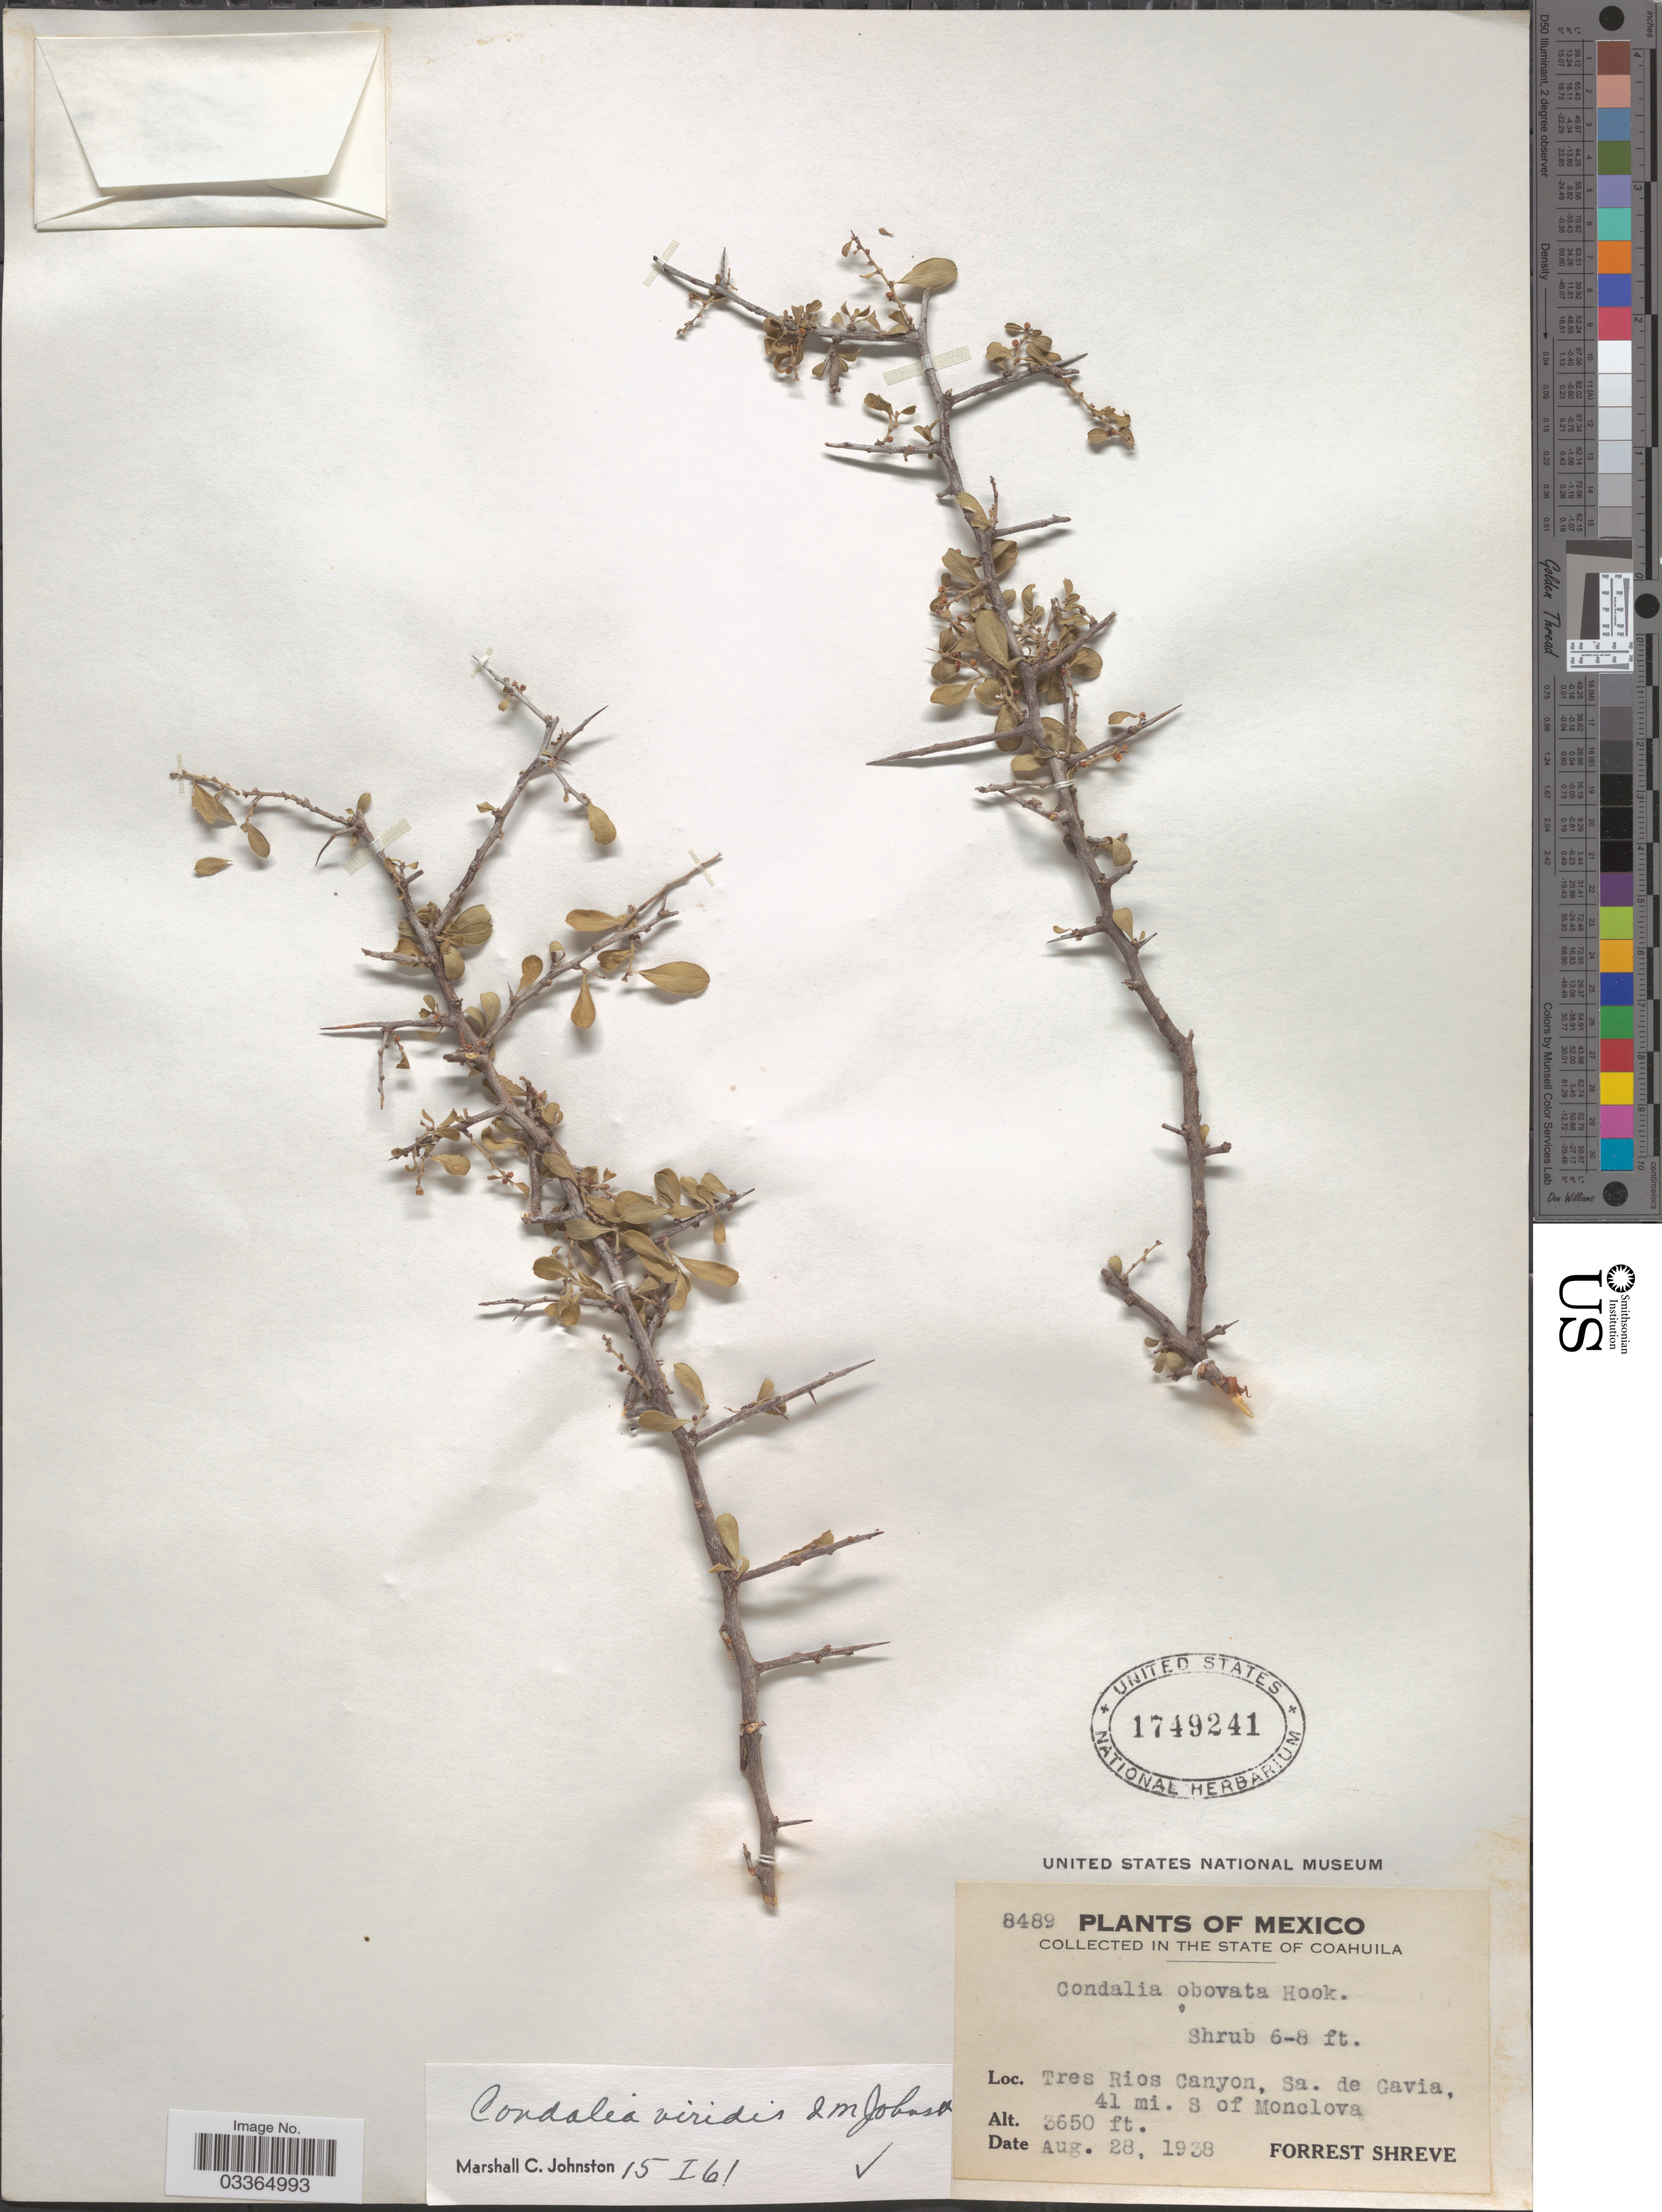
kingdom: Plantae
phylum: Tracheophyta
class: Magnoliopsida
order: Rosales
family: Rhamnaceae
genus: Condalia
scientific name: Condalia viridis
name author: I.M. Johnst.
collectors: F. Shreve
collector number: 8489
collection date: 1938-08-28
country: Mexico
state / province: Coahuila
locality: Tres Rios Canyon, Sa. de Gavia, 41 mi. S of Monclova.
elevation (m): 1113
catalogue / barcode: US 1749241